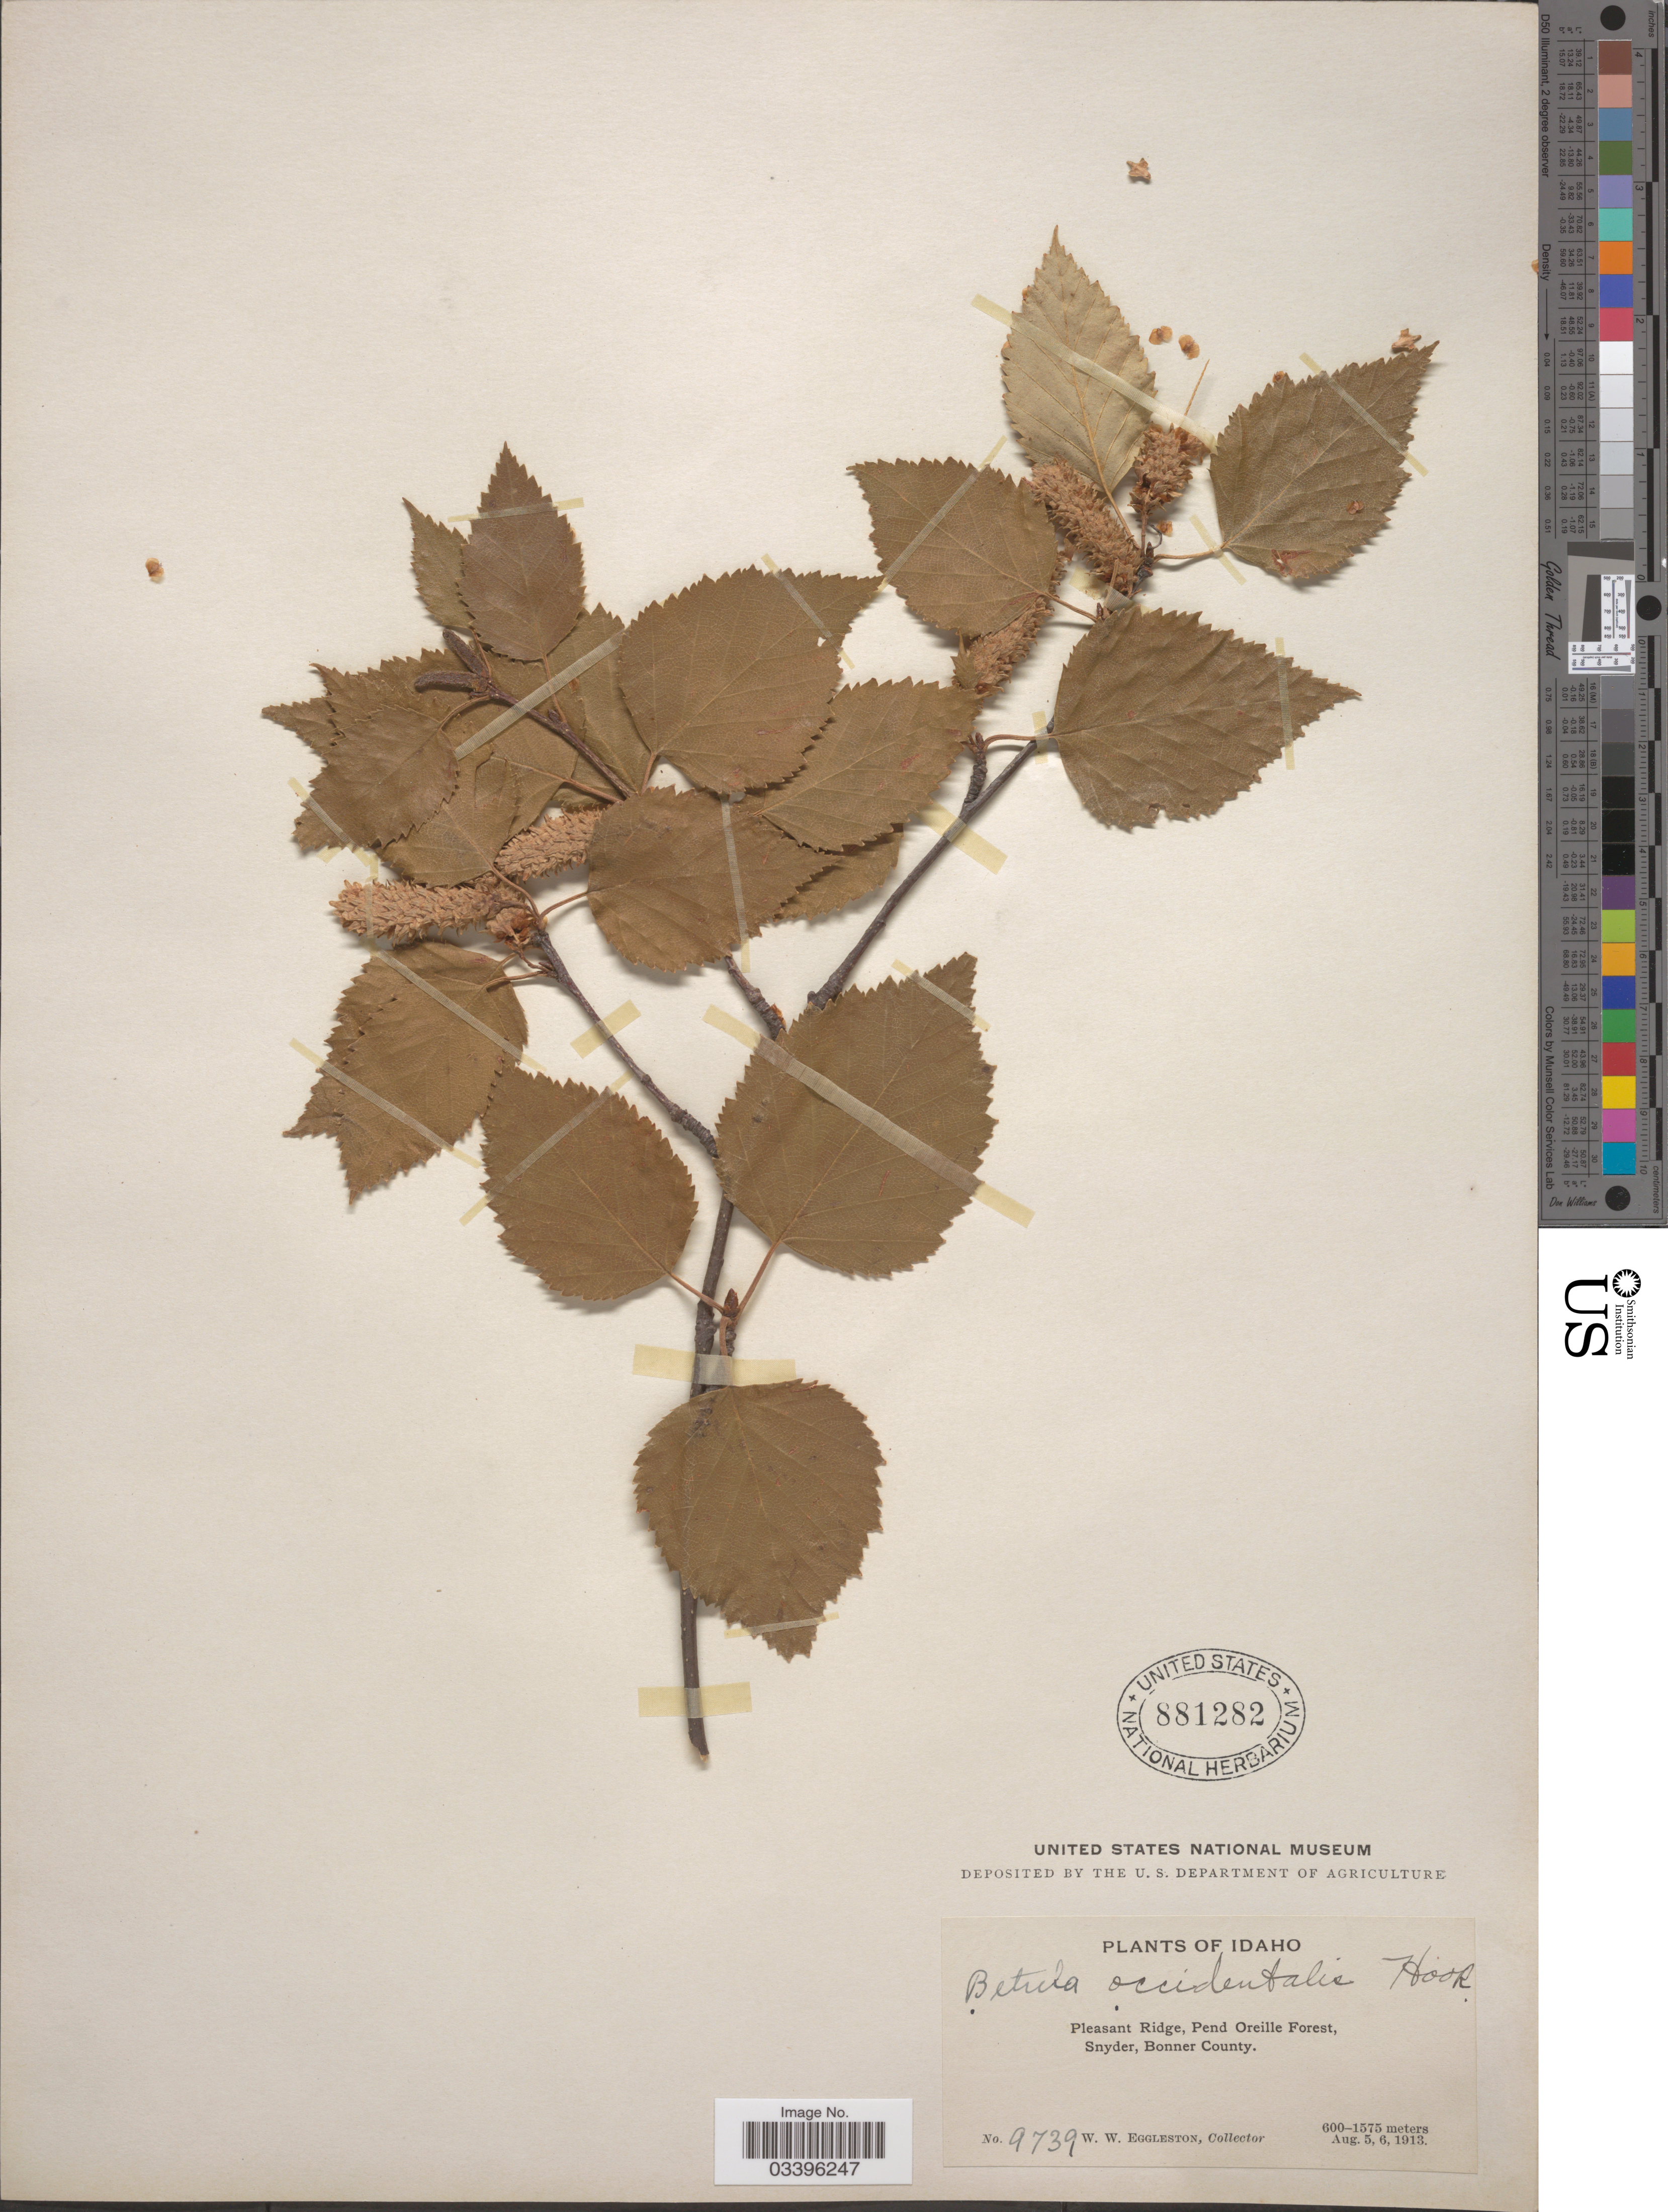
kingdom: Plantae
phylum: Tracheophyta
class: Magnoliopsida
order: Fagales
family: Betulaceae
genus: Betula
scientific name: Betula occidentalis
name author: Hook.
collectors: W. W. Eggleston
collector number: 9739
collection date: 1913-08-05/1913-08-06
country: United States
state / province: Idaho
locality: Pleasant Ridge, Pend Oreille Forest, Snyder, Bonner County.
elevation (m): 600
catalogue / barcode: US 881282